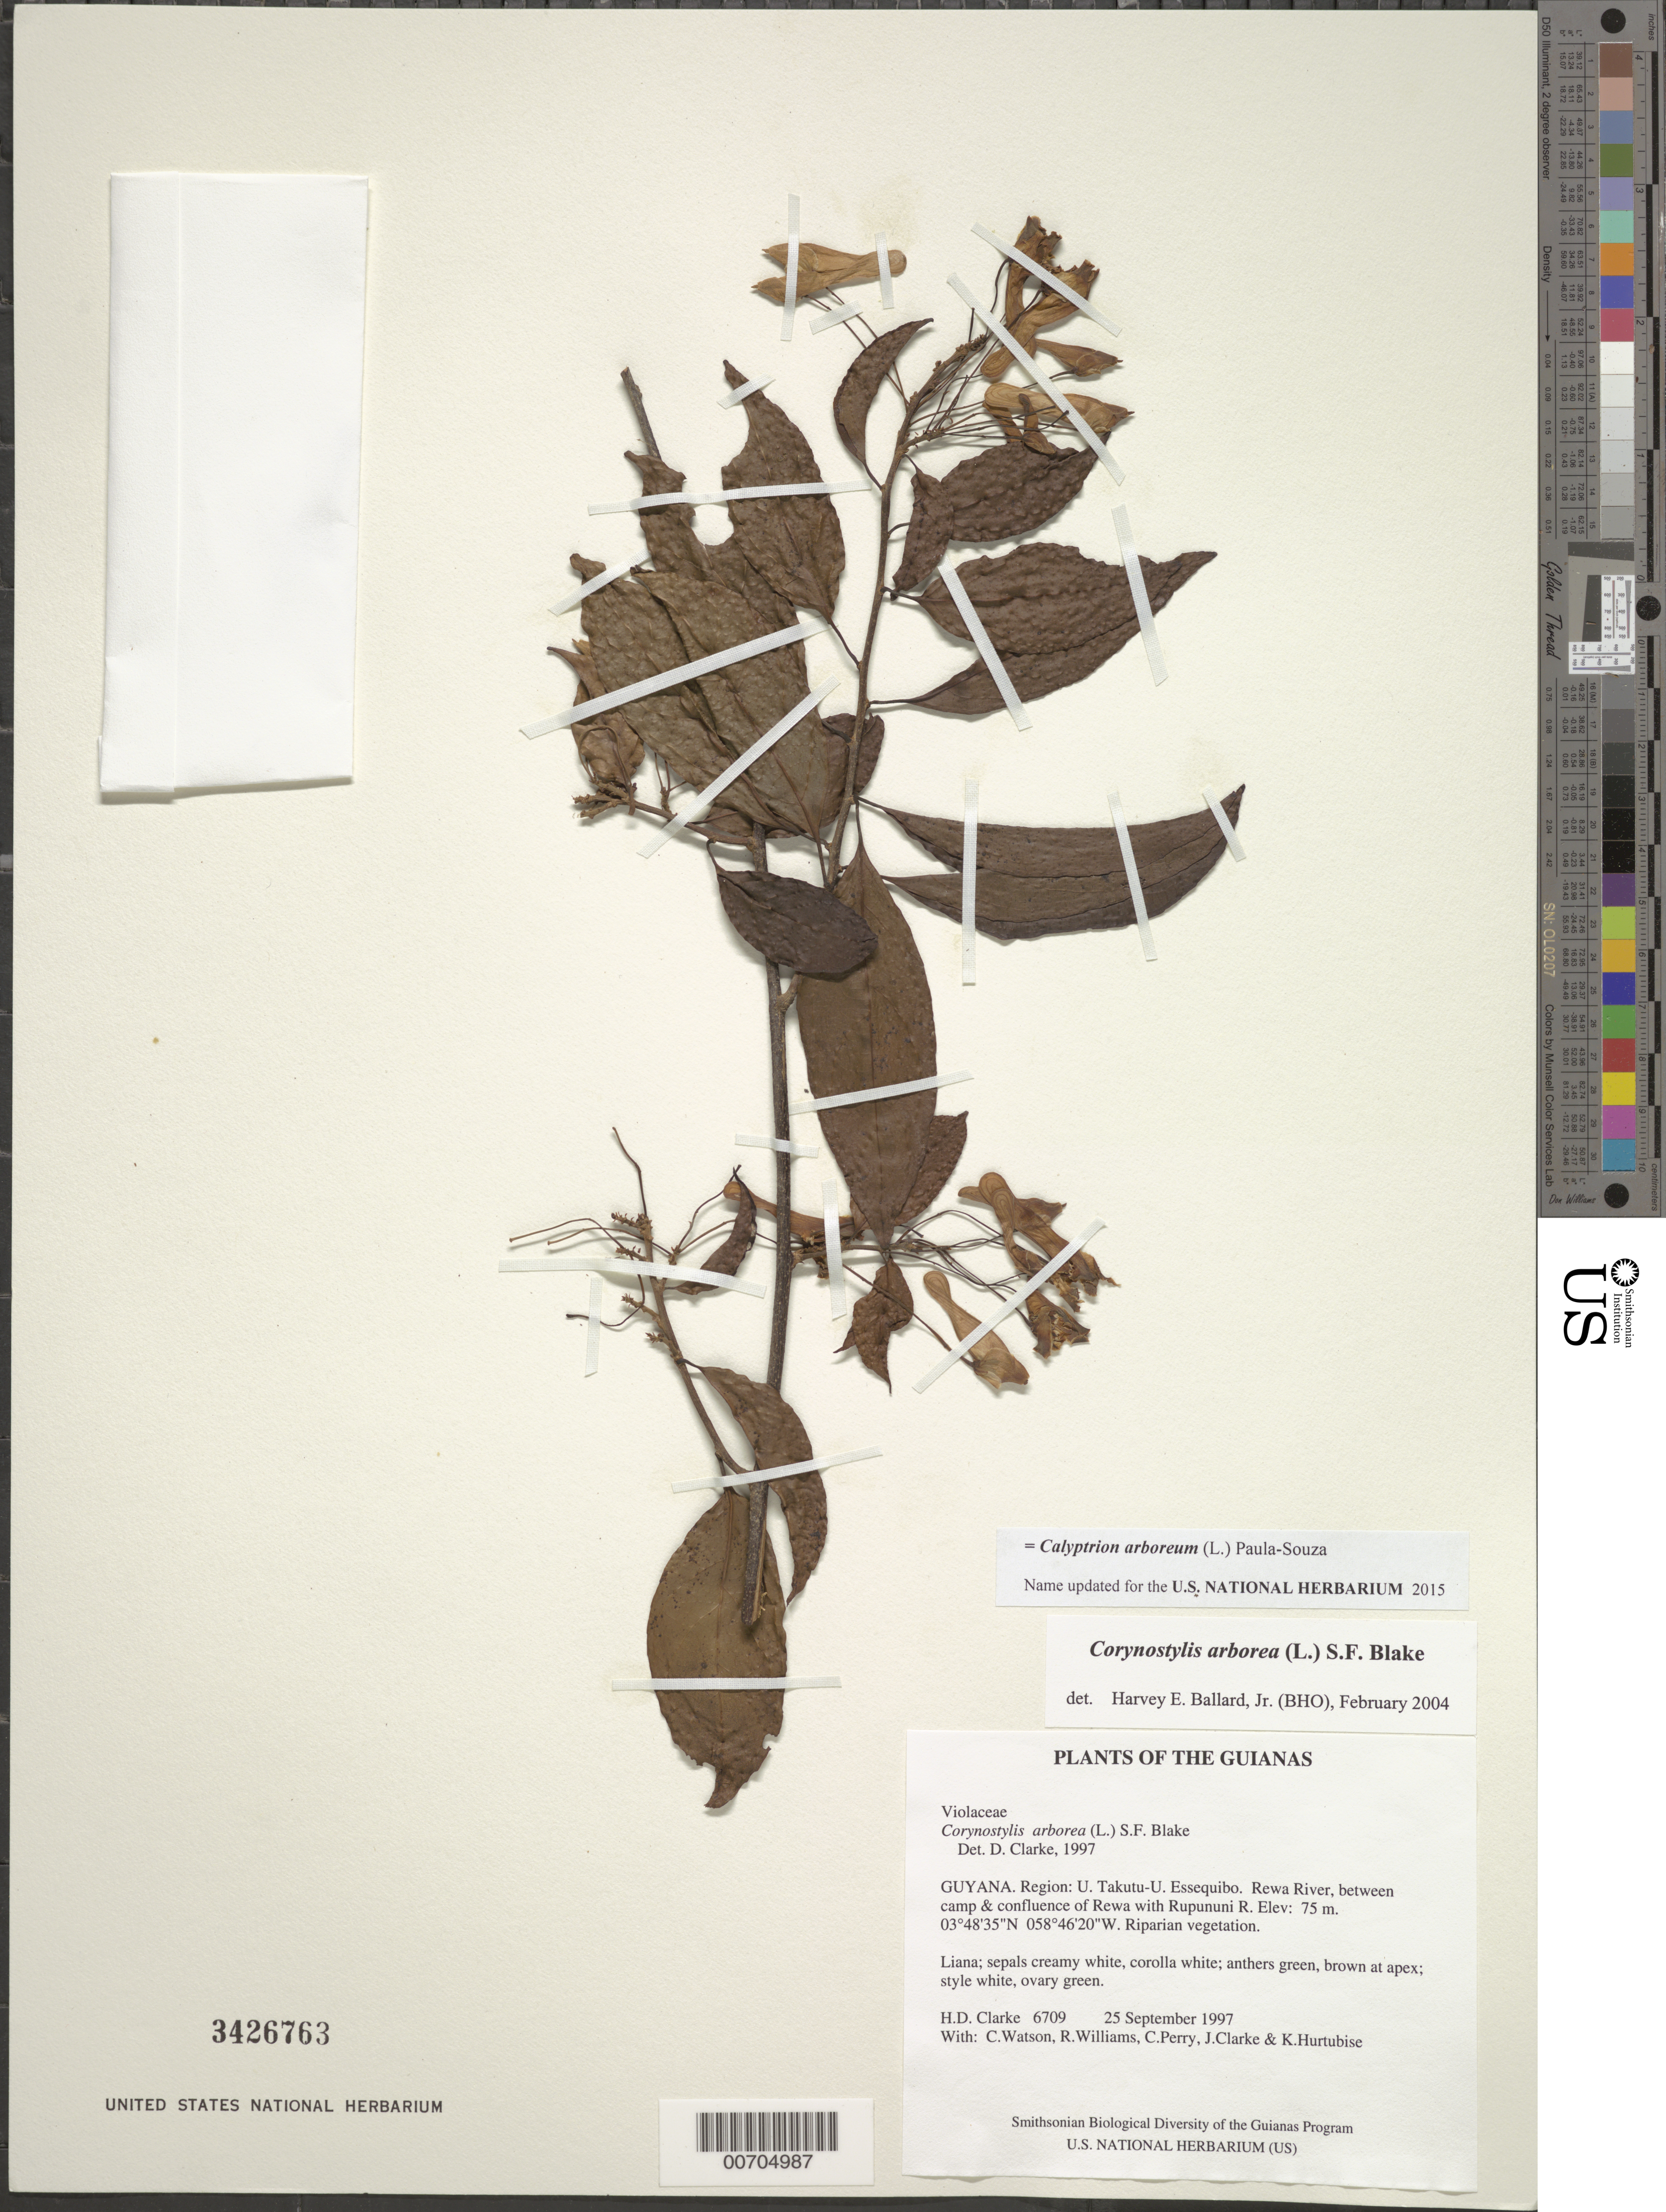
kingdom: Plantae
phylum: Tracheophyta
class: Magnoliopsida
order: Malpighiales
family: Violaceae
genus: Calyptrion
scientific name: Calyptrion arboreum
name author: (L.) Paula-Souza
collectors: H. D. Clarke, C. Watson, R. Williams, C. Perry, J. Clarke & K. Hurtubise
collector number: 6709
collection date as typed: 25 September 1997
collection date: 1997-09-25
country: Guyana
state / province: U. Takutu-U. Essequibo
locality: Rewa River, between camp & confluence of Rewa with Rupununi R.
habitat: Riparian vegetation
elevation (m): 75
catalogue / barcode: US 3426763